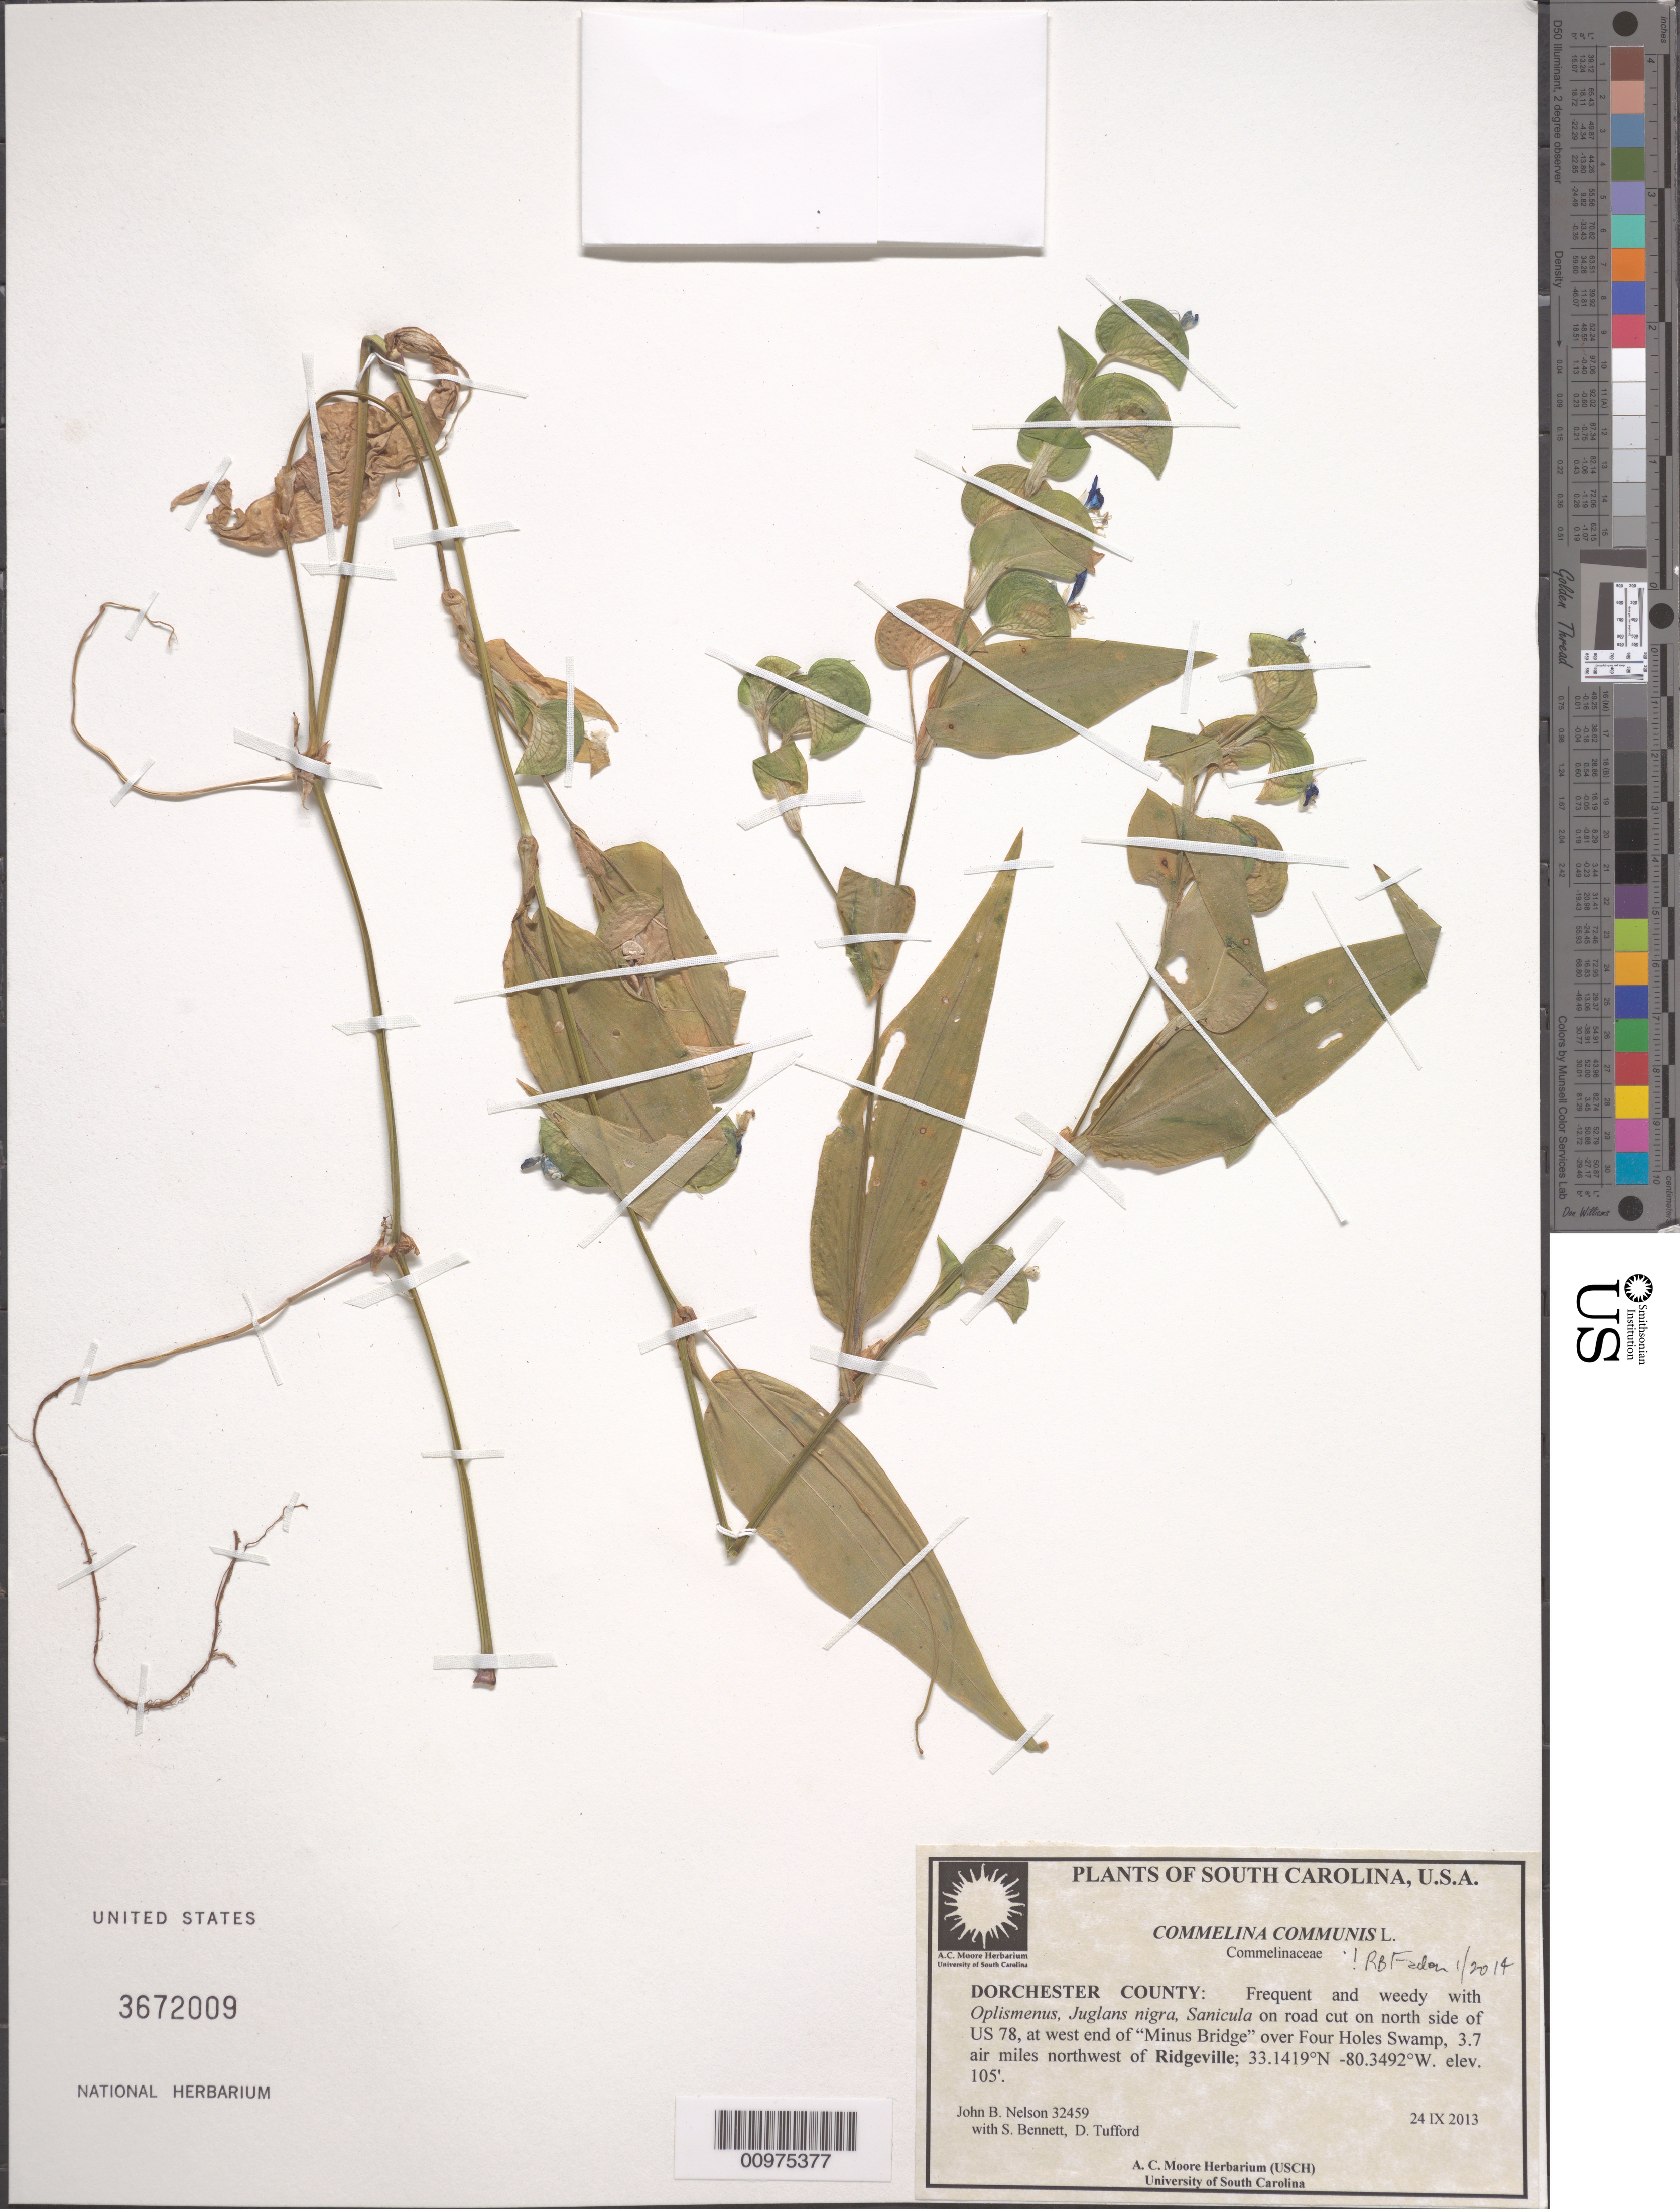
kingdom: Plantae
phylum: Tracheophyta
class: Liliopsida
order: Commelinales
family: Commelinaceae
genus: Commelina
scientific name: Commelina communis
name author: L.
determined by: Faden, Robert B., (US), Smithsonian Institution - National Museum of Natural History (UNITED STATES)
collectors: J. Nelson et al.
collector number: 32459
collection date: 2013-09-24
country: United States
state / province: South Carolina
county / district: Dorchester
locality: on road cut on north side of US 78, at west end of "Minus Bridge" over Four Holes Swamp, 3.7 air miles northwest of Ridgeville;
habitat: Frequent and weedy with Oplismenus, Juglans nigra, Sanicula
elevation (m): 32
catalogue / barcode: US 3672009